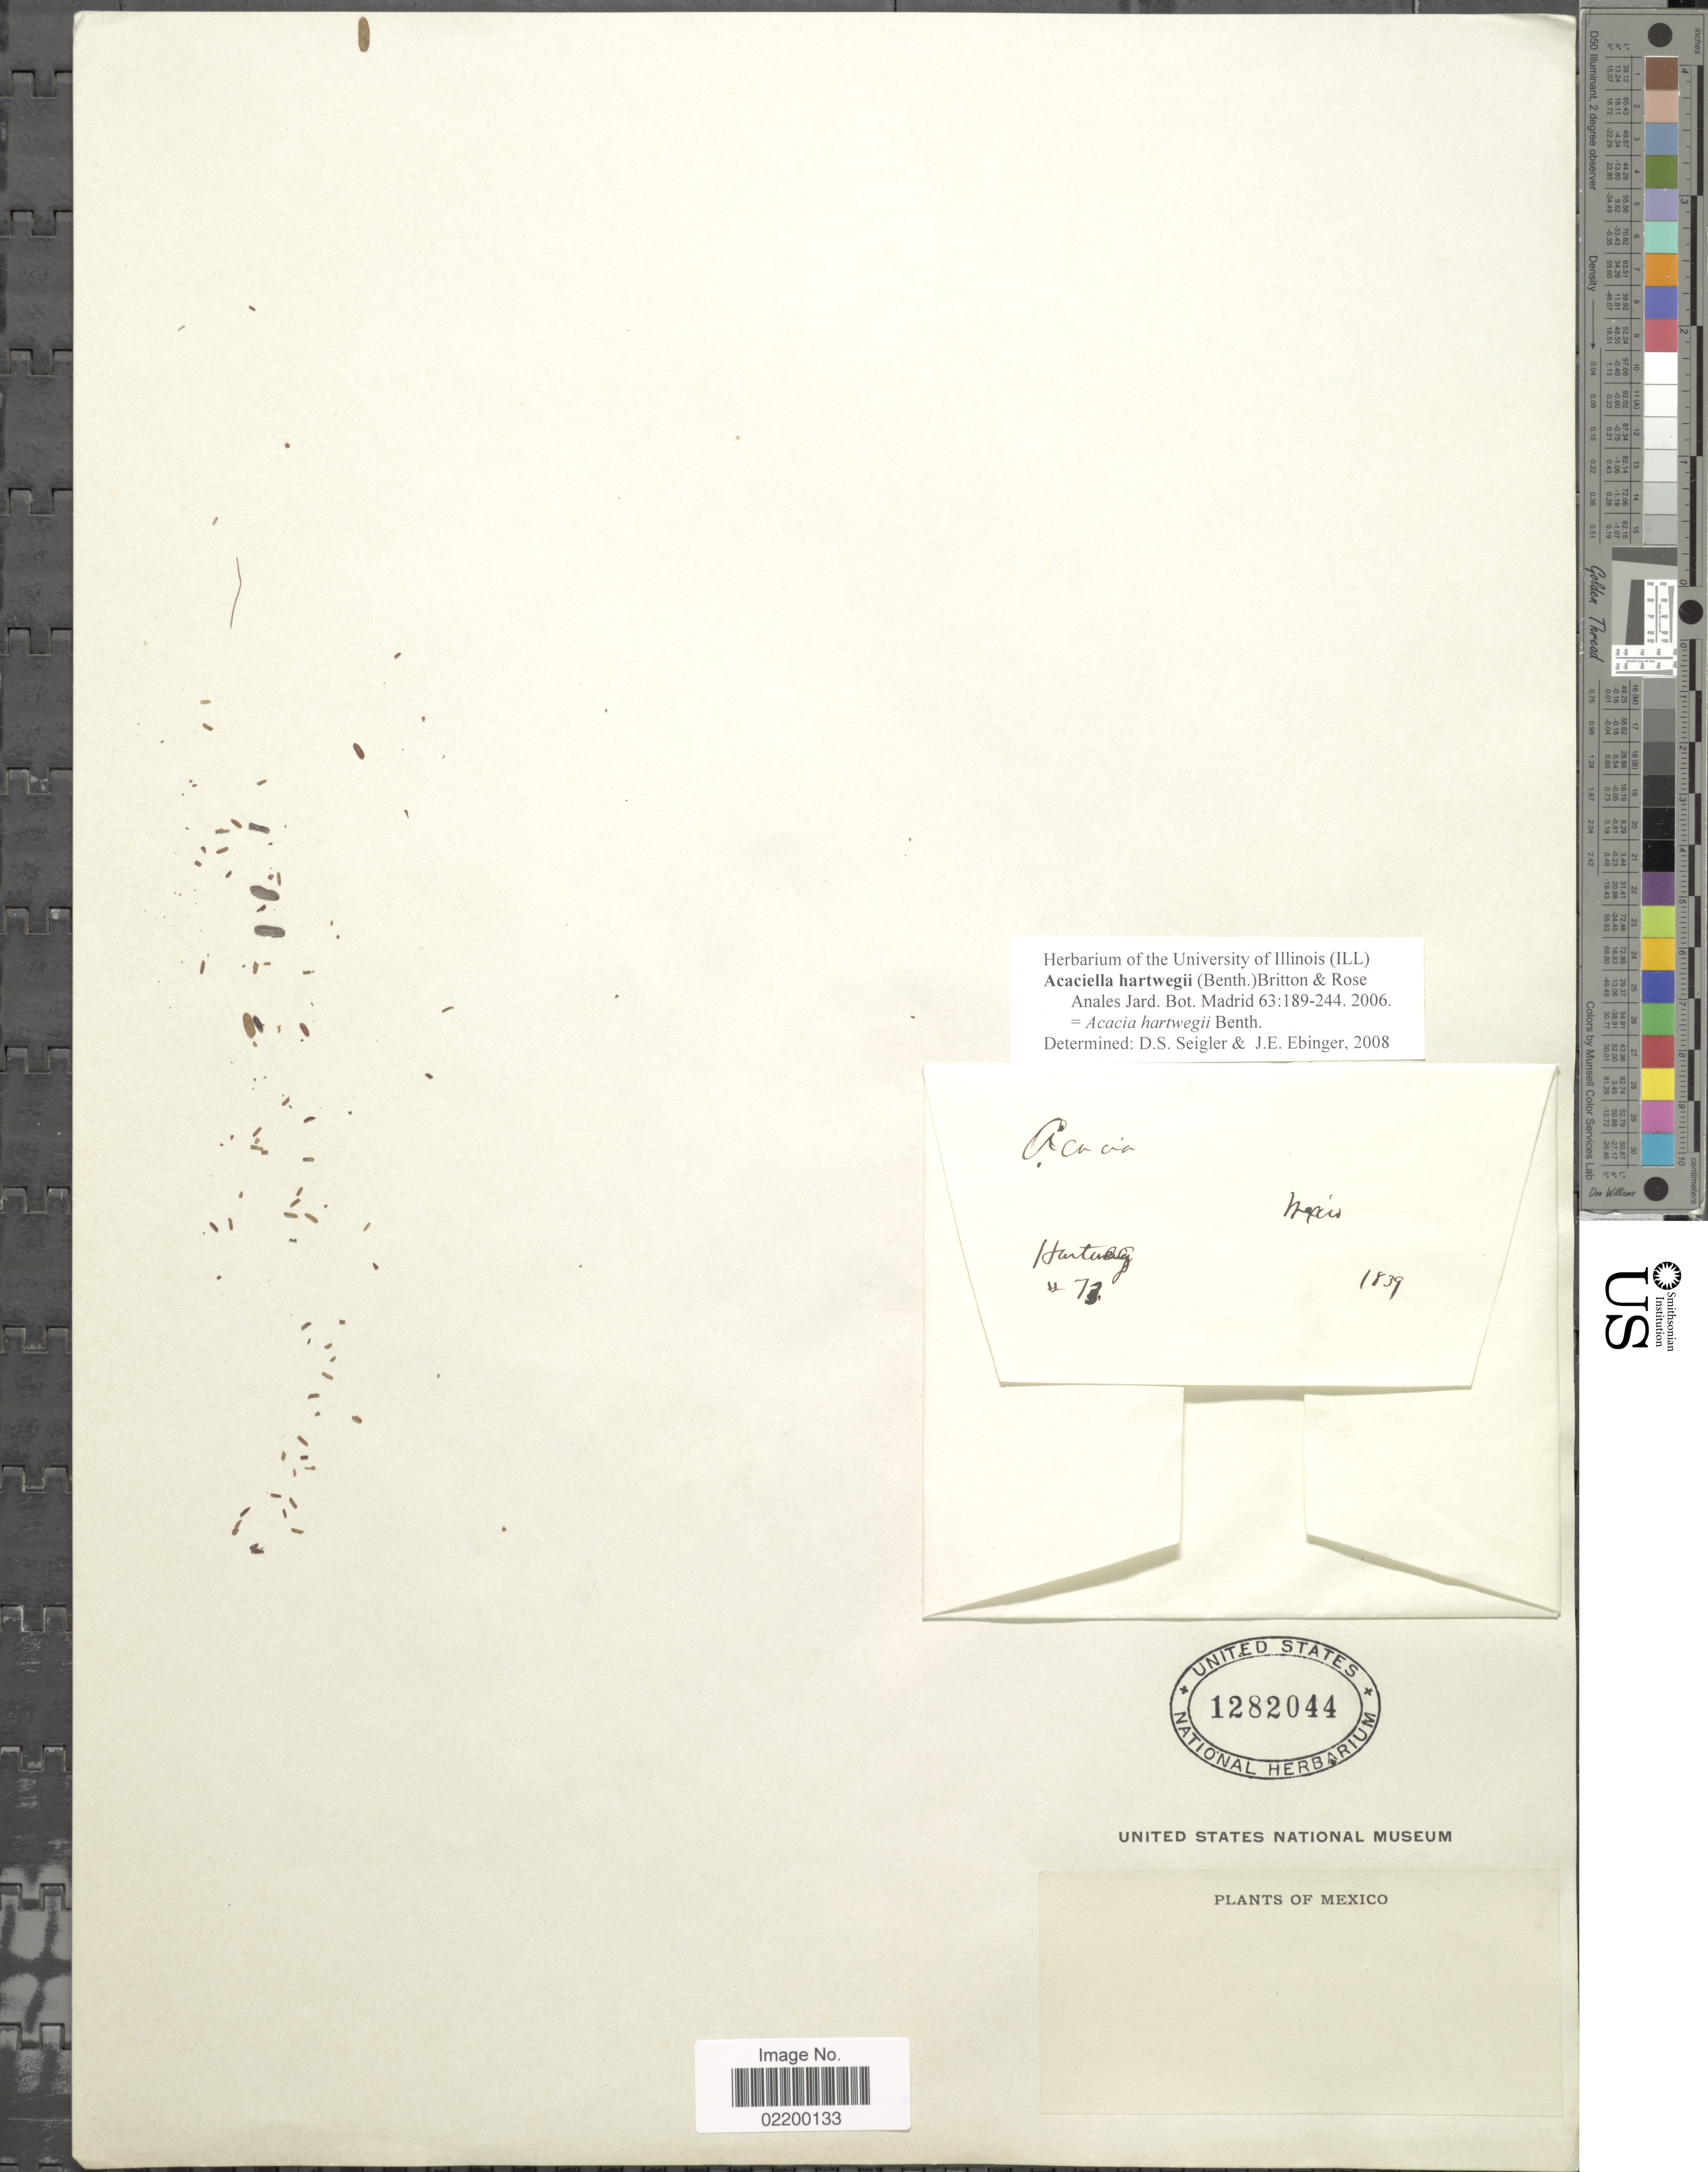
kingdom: Plantae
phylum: Tracheophyta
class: Magnoliopsida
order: Fabales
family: Fabaceae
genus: Acaciella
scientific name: Acaciella hartwegii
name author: (Benth.) Britton & Rose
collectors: Hartweg, --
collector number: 73*?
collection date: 1839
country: Mexico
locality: Mexico.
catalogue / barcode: US 1282044